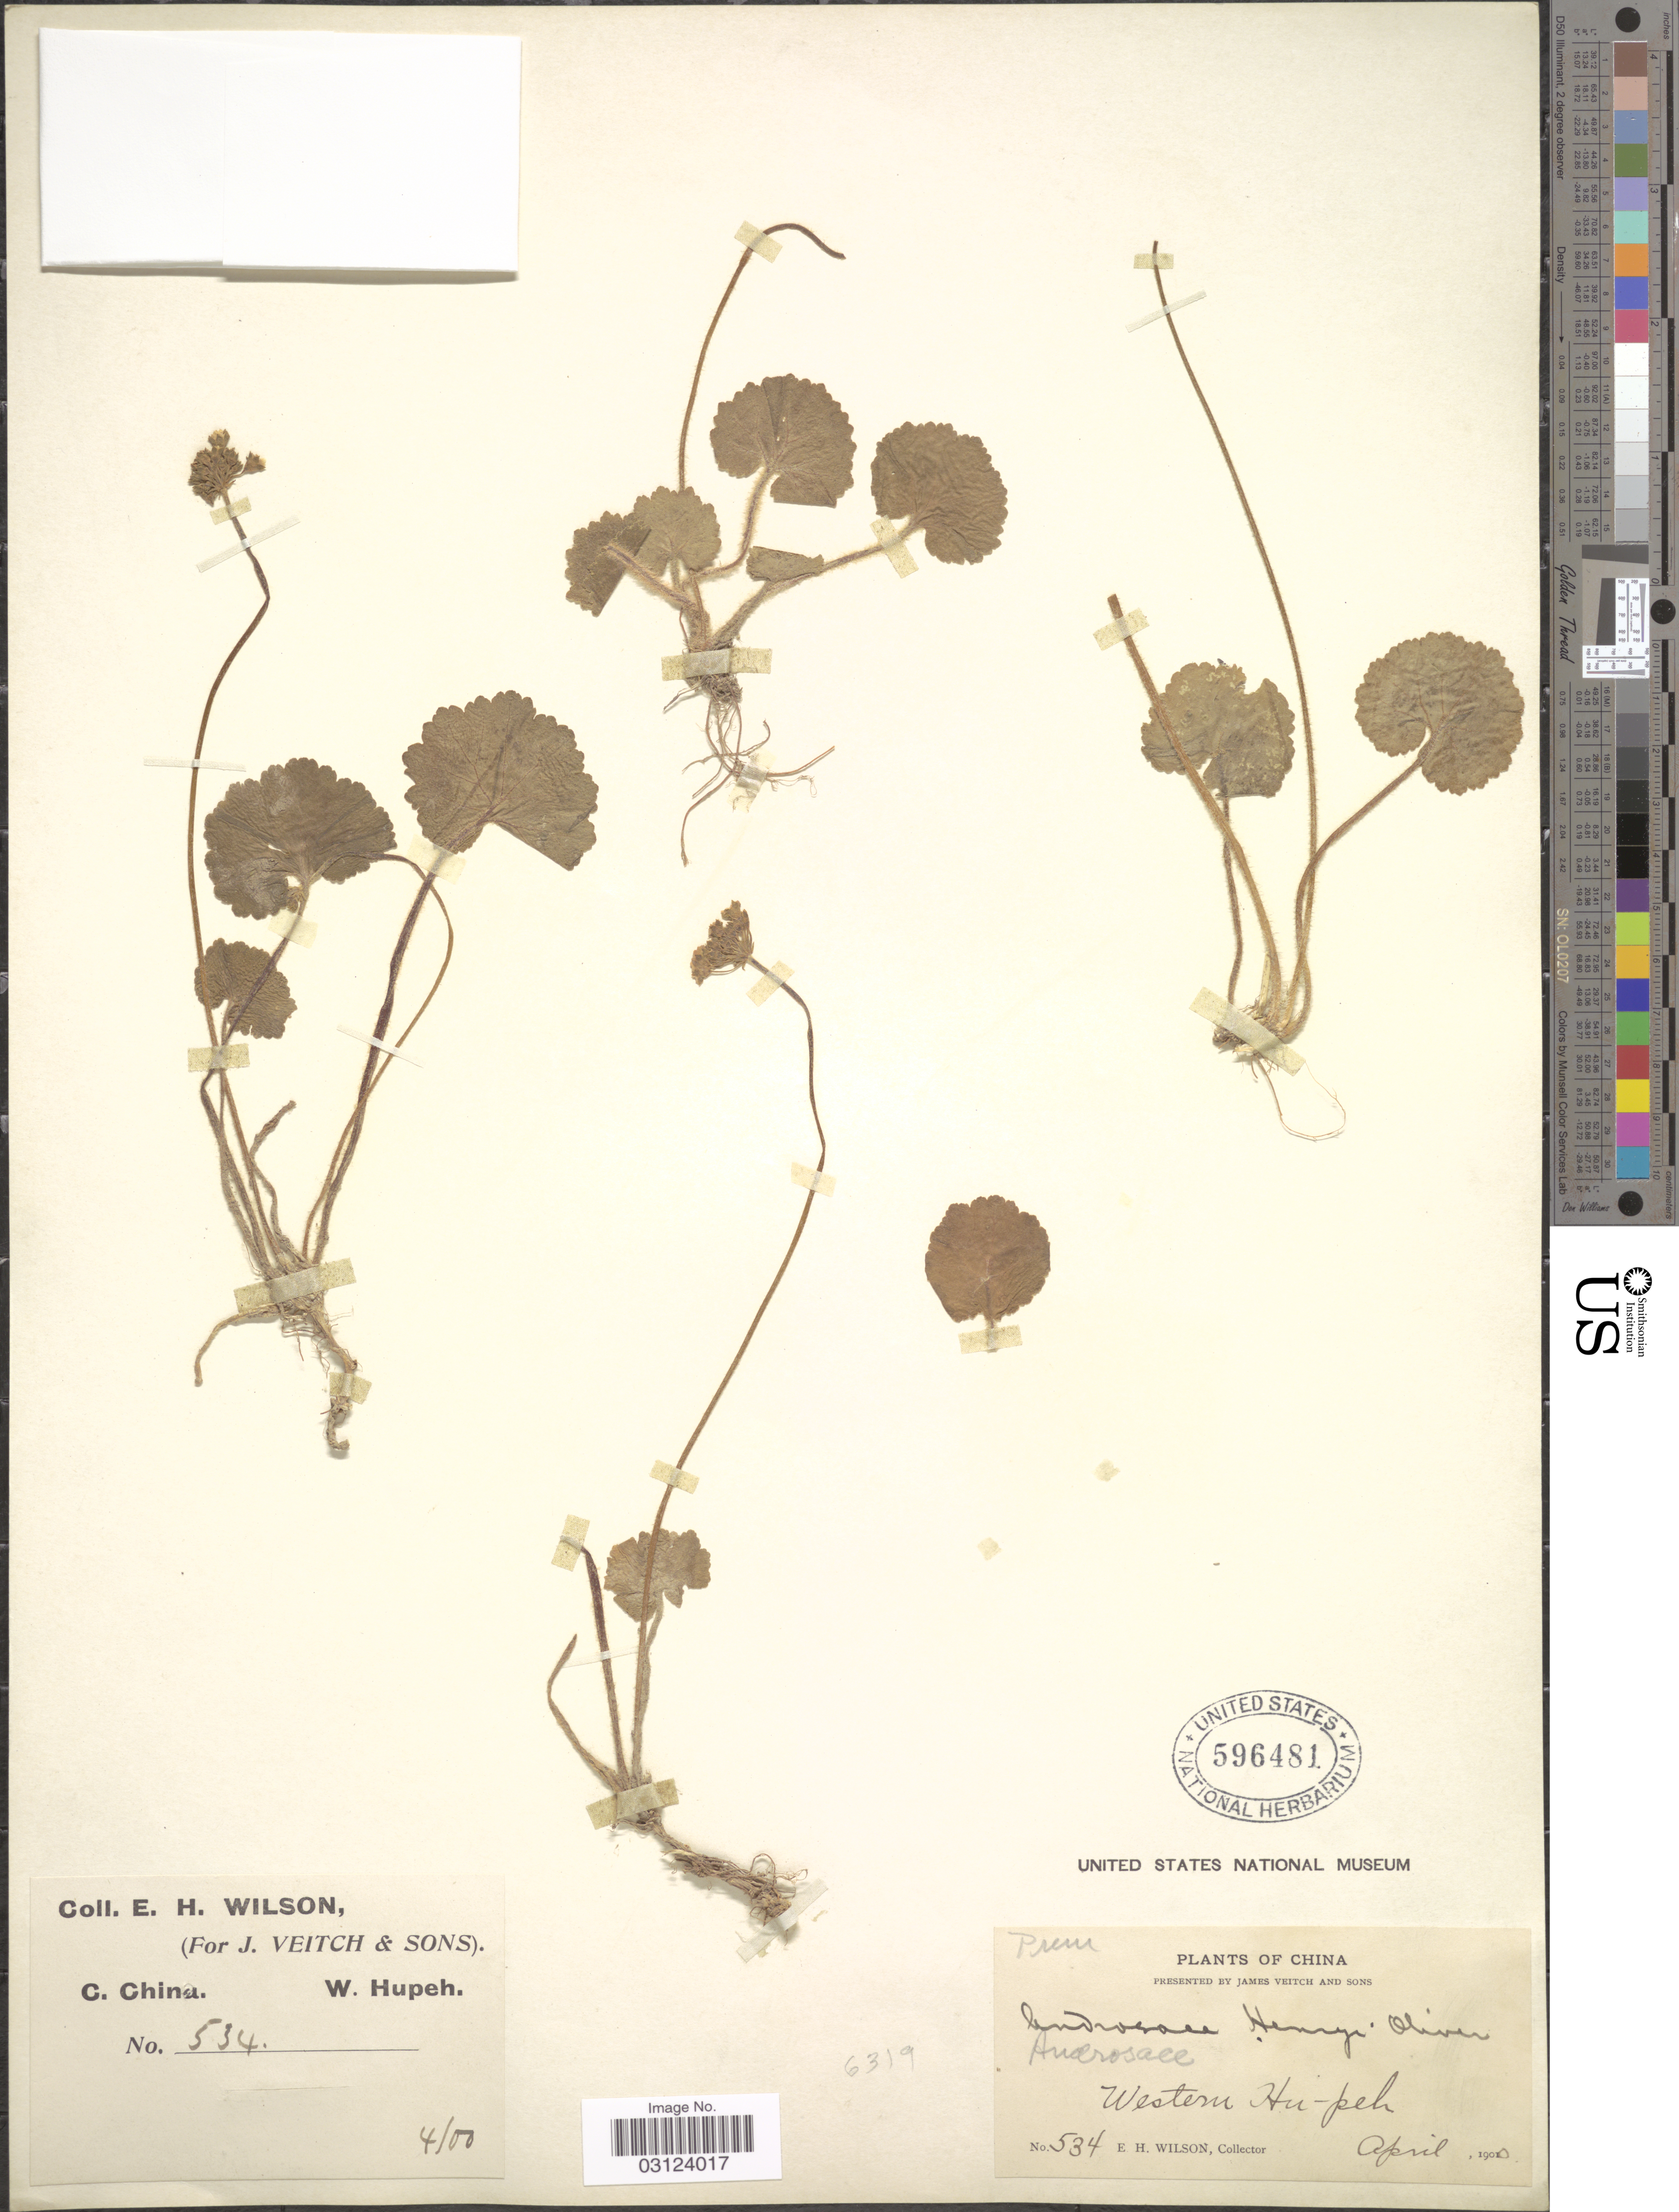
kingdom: Plantae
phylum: Tracheophyta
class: Magnoliopsida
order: Ericales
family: Primulaceae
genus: Androsace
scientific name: Androsace henryi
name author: Oliv.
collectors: E. Wilson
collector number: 534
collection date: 1900-04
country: China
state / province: Hubei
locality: C. China, Western Hupeh.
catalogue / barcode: US 596481